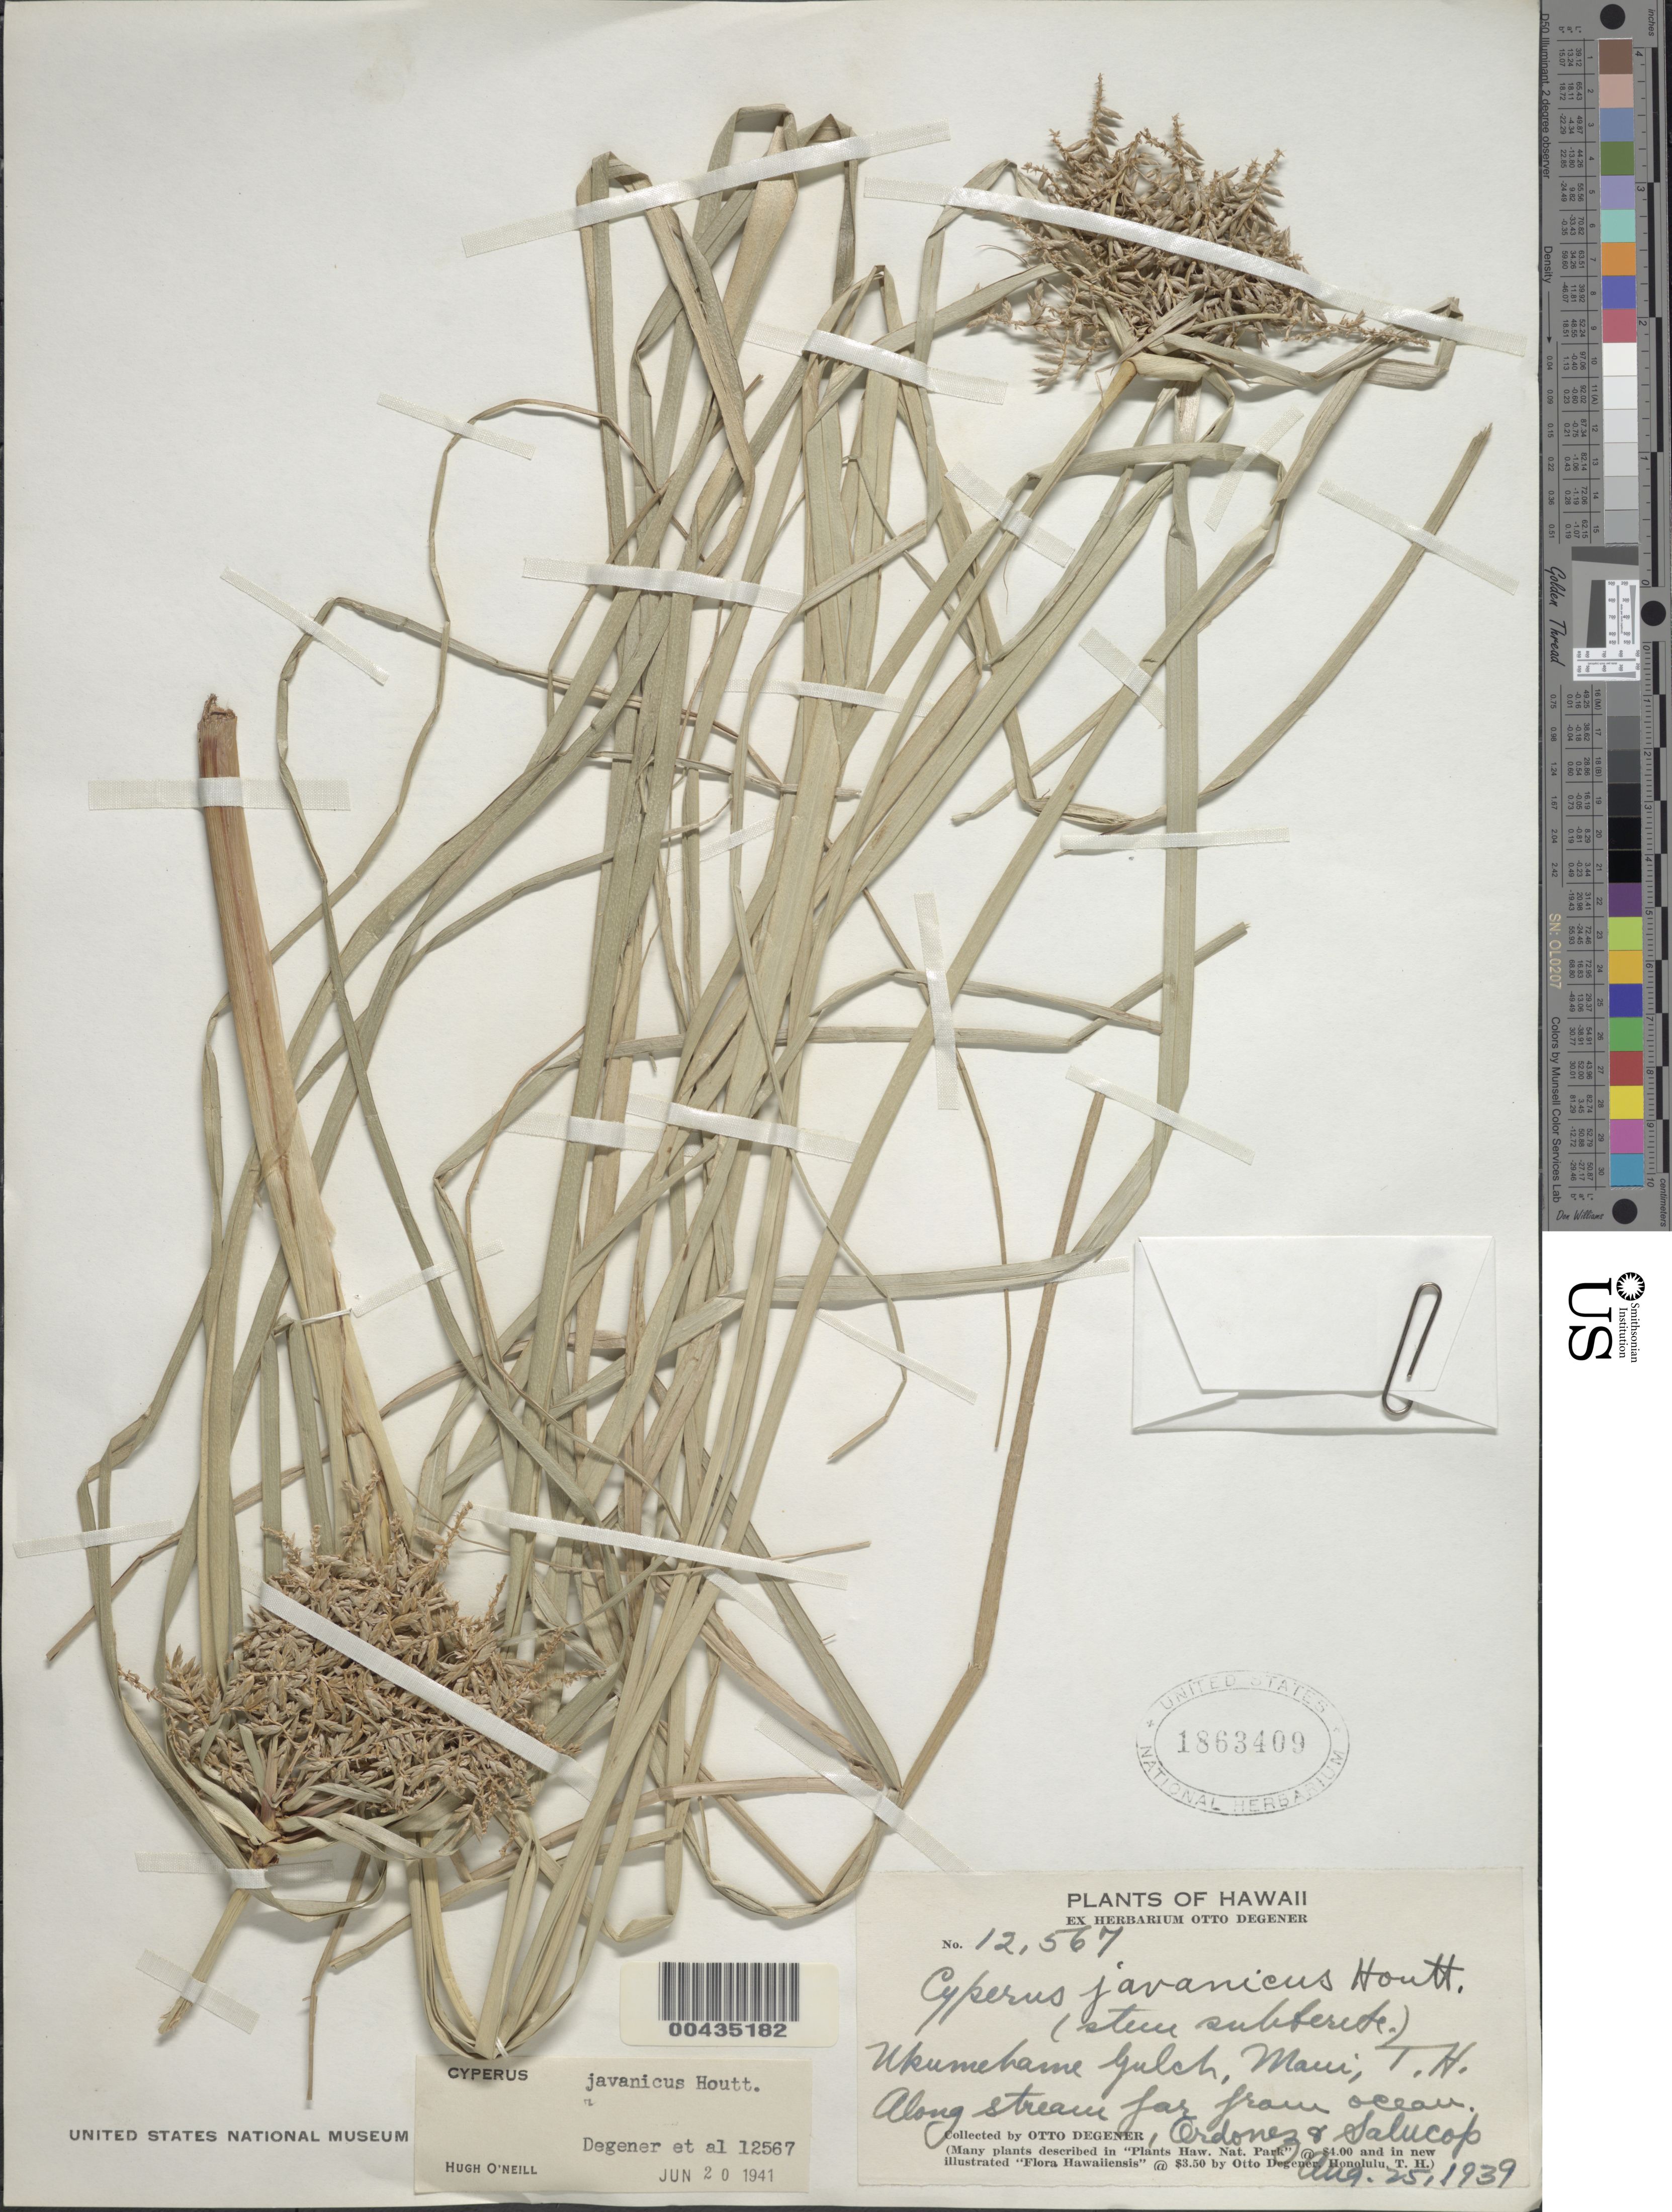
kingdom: Plantae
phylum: Tracheophyta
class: Liliopsida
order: Poales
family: Cyperaceae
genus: Cyperus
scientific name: Cyperus javanicus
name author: Houtt.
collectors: O. Degener, Ordonez & -- Salucop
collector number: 12567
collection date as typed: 25 Aug 1939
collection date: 1939-08-25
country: United States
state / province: Hawaii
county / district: Maui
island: Maui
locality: Ukumehame Gulch, Maui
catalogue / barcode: US 1863409